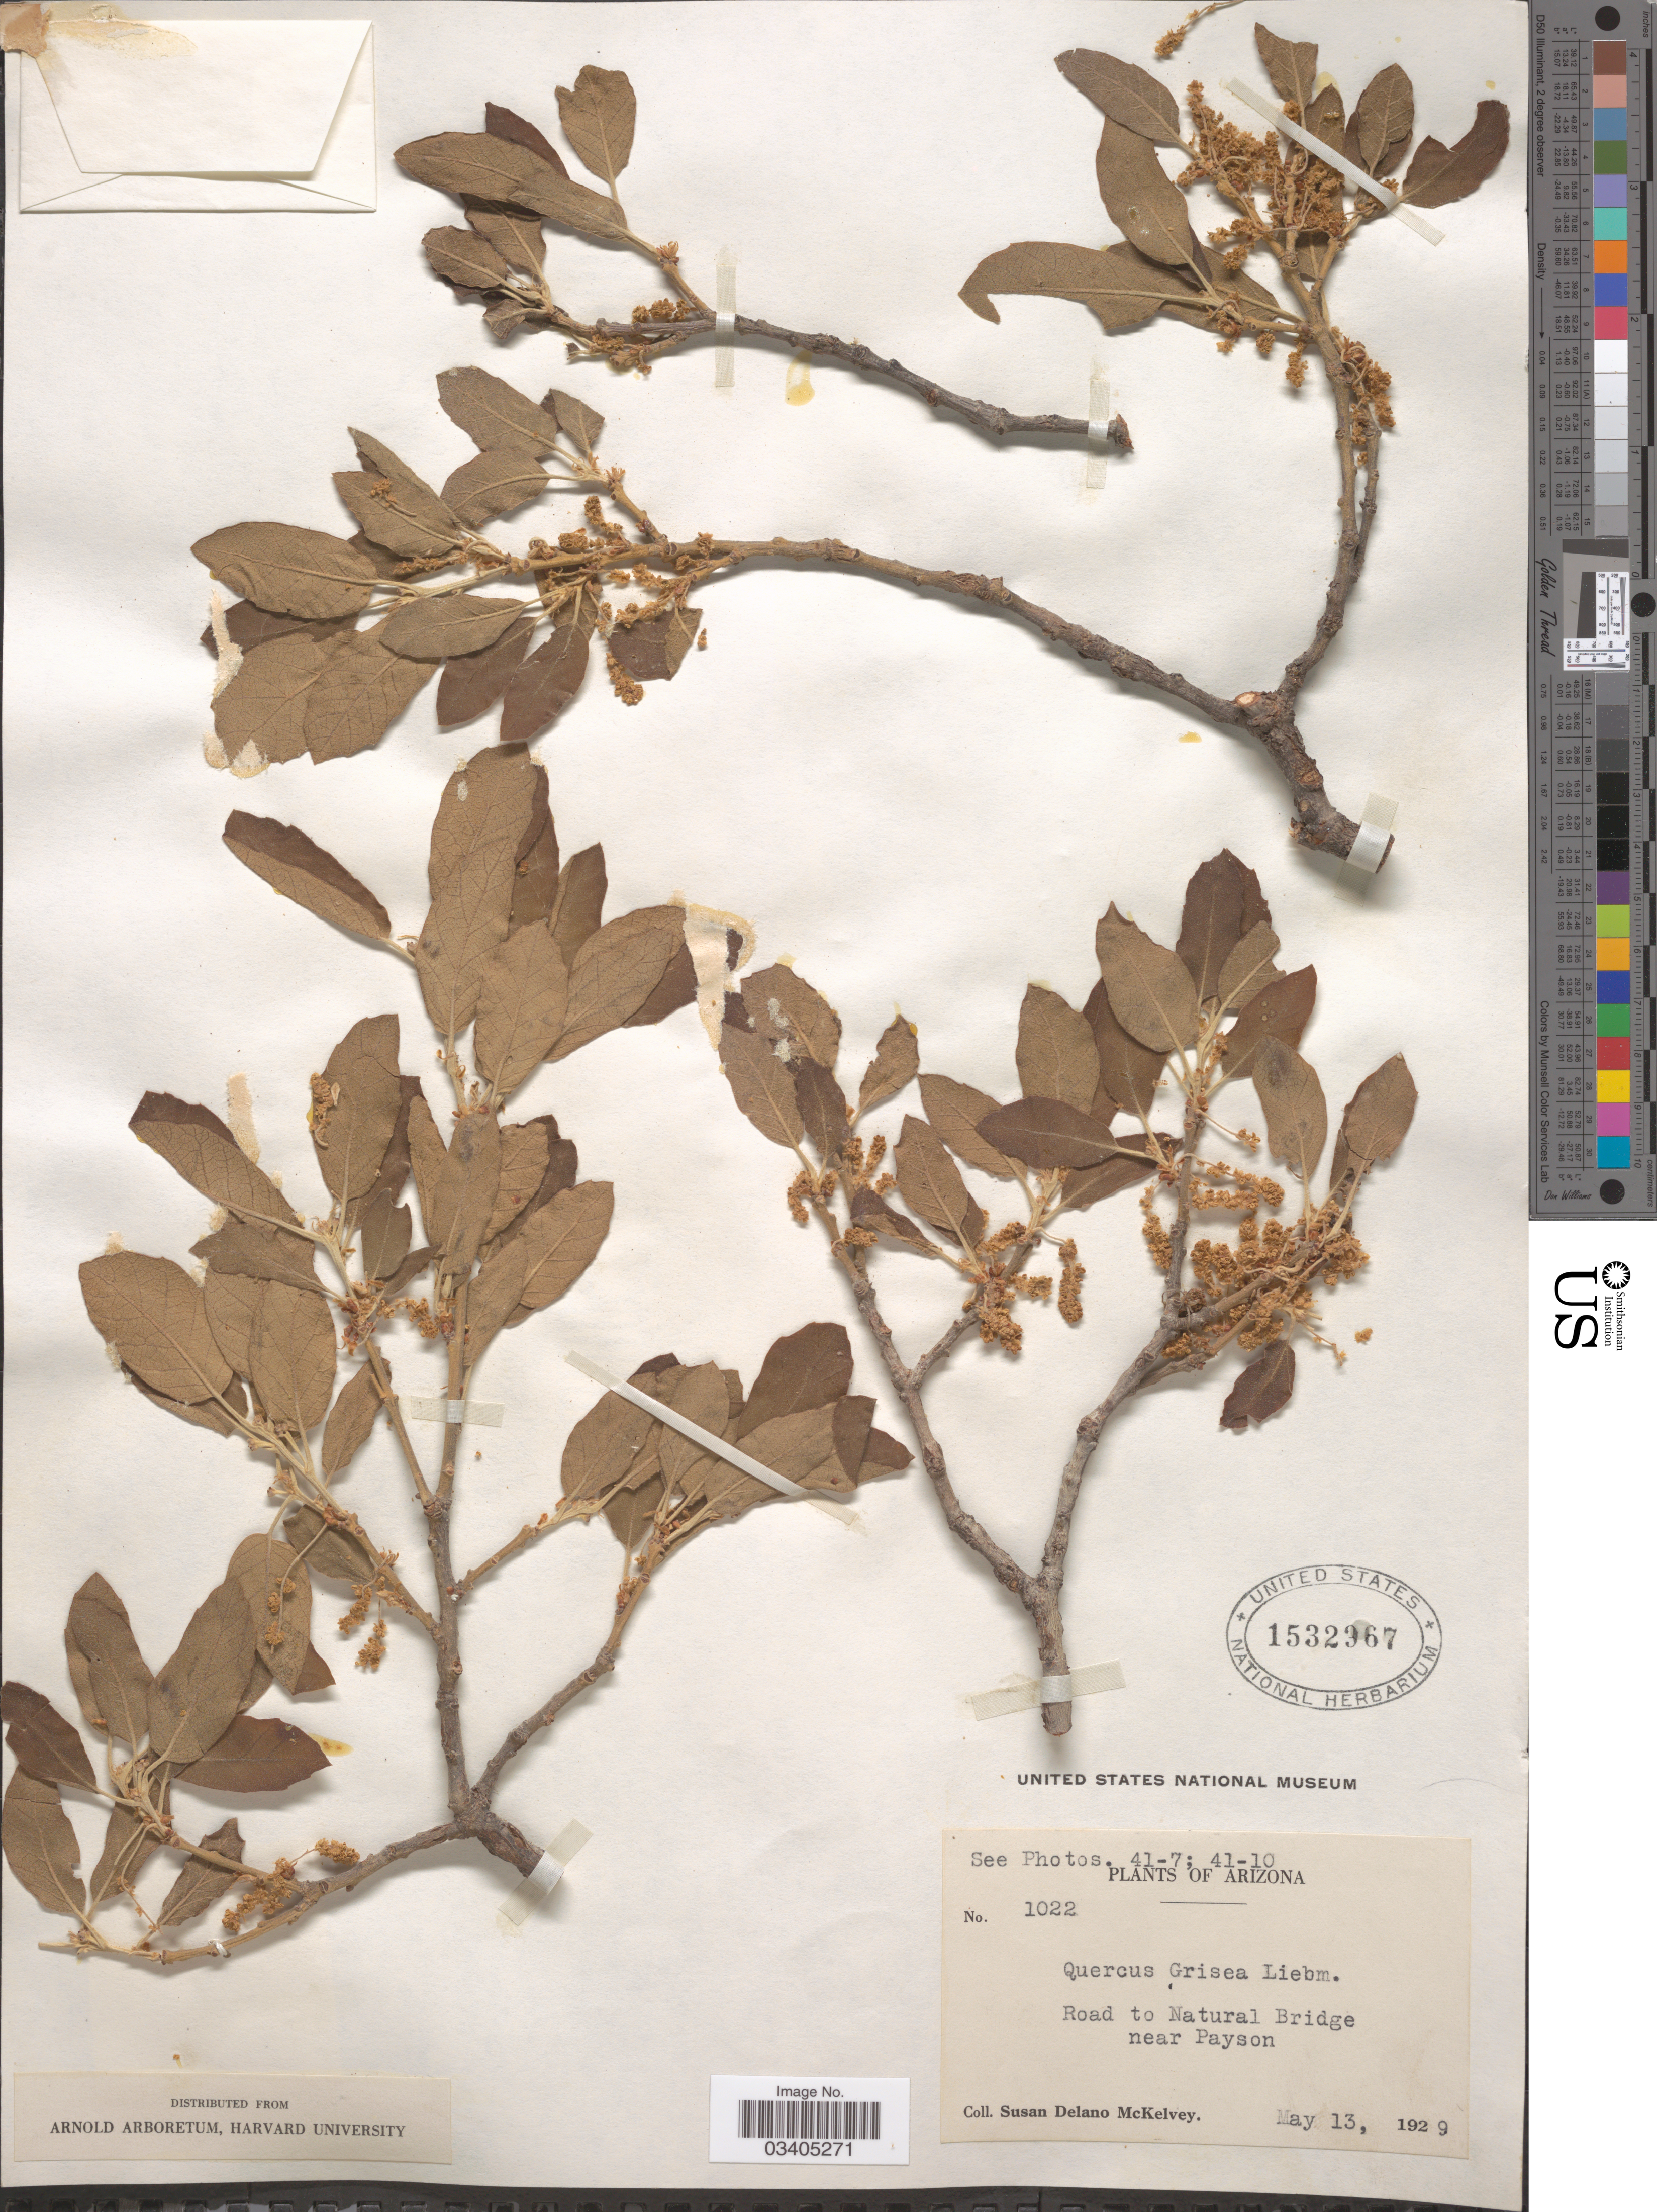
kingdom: Plantae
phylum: Tracheophyta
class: Magnoliopsida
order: Fagales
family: Fagaceae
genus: Quercus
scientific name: Quercus grisea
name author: Liebm.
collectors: S. A. McKelvey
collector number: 1022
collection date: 1929-05-13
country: United States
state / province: Arizona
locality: Road to Natural Bridge near Payson.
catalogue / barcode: US 1532967